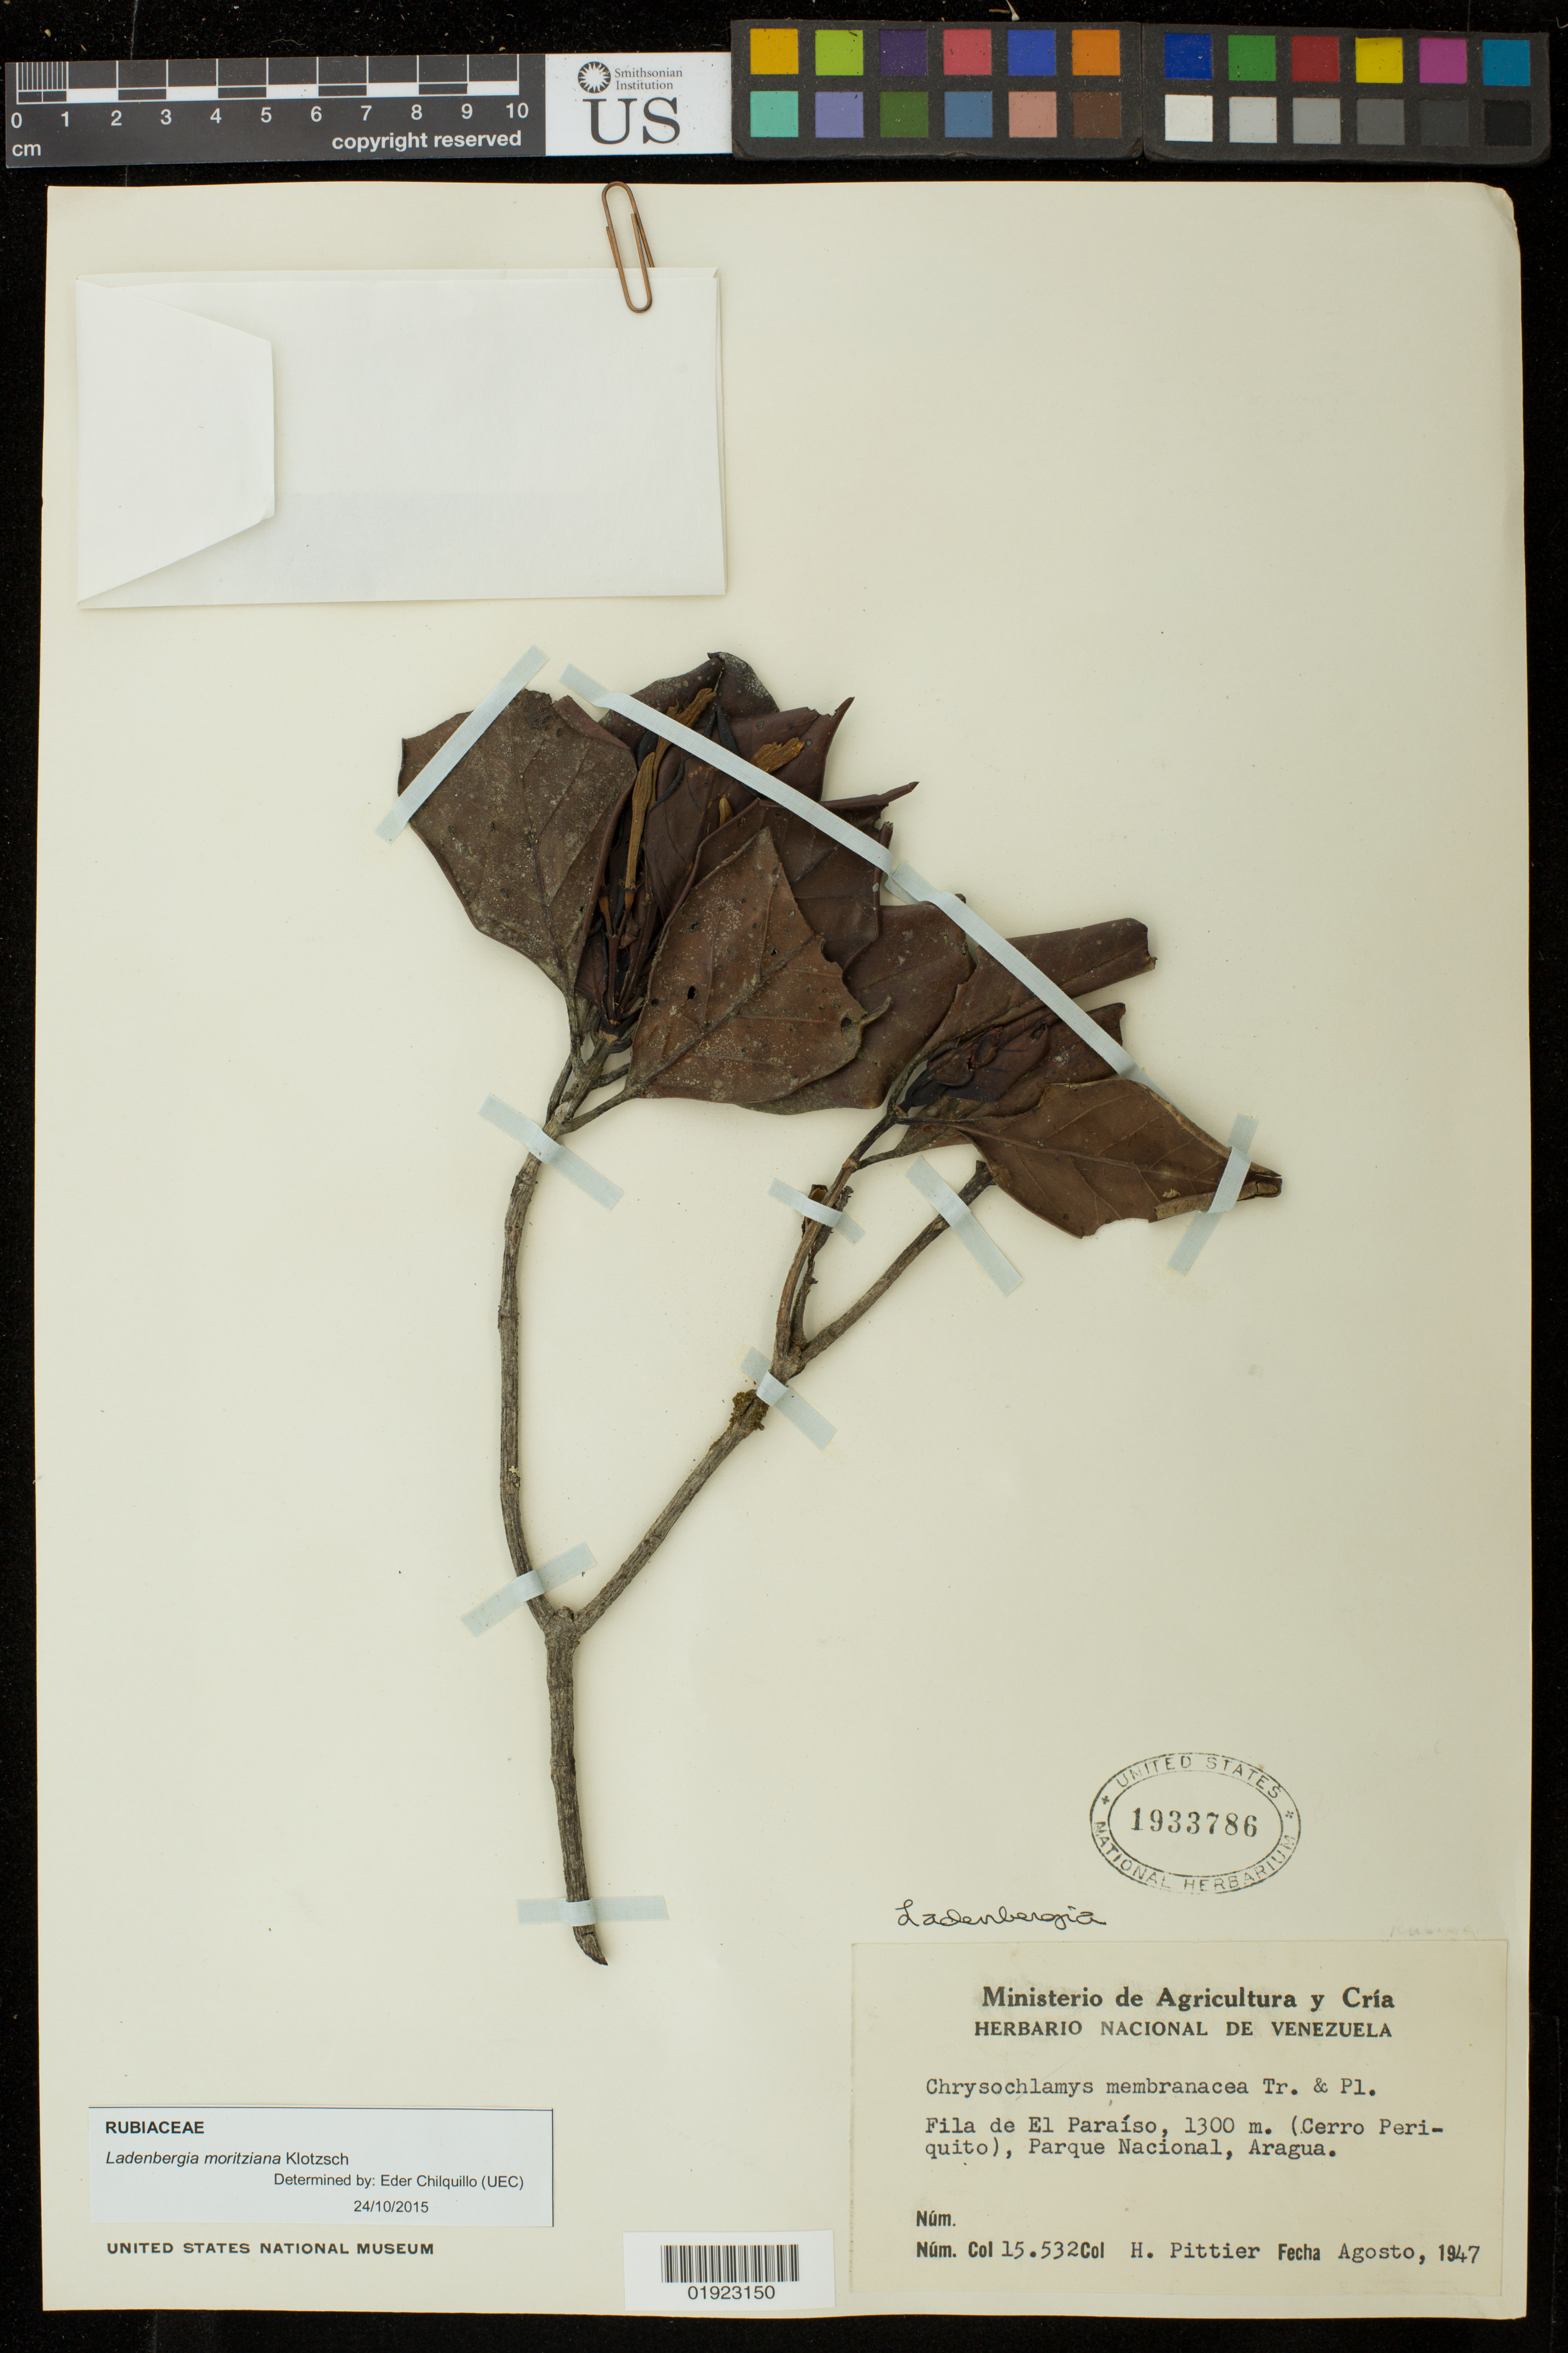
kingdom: Plantae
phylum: Tracheophyta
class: Magnoliopsida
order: Gentianales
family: Rubiaceae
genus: Ladenbergia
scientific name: Ladenbergia moritziana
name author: Klotzsch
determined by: Chilquillo, E.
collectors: H. F. Pittier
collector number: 15532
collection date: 1947-08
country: Venezuela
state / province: Aragua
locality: Fila de El Paraiso (Cerro Periquito), Parque Nacional.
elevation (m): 1300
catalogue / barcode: US 1933786